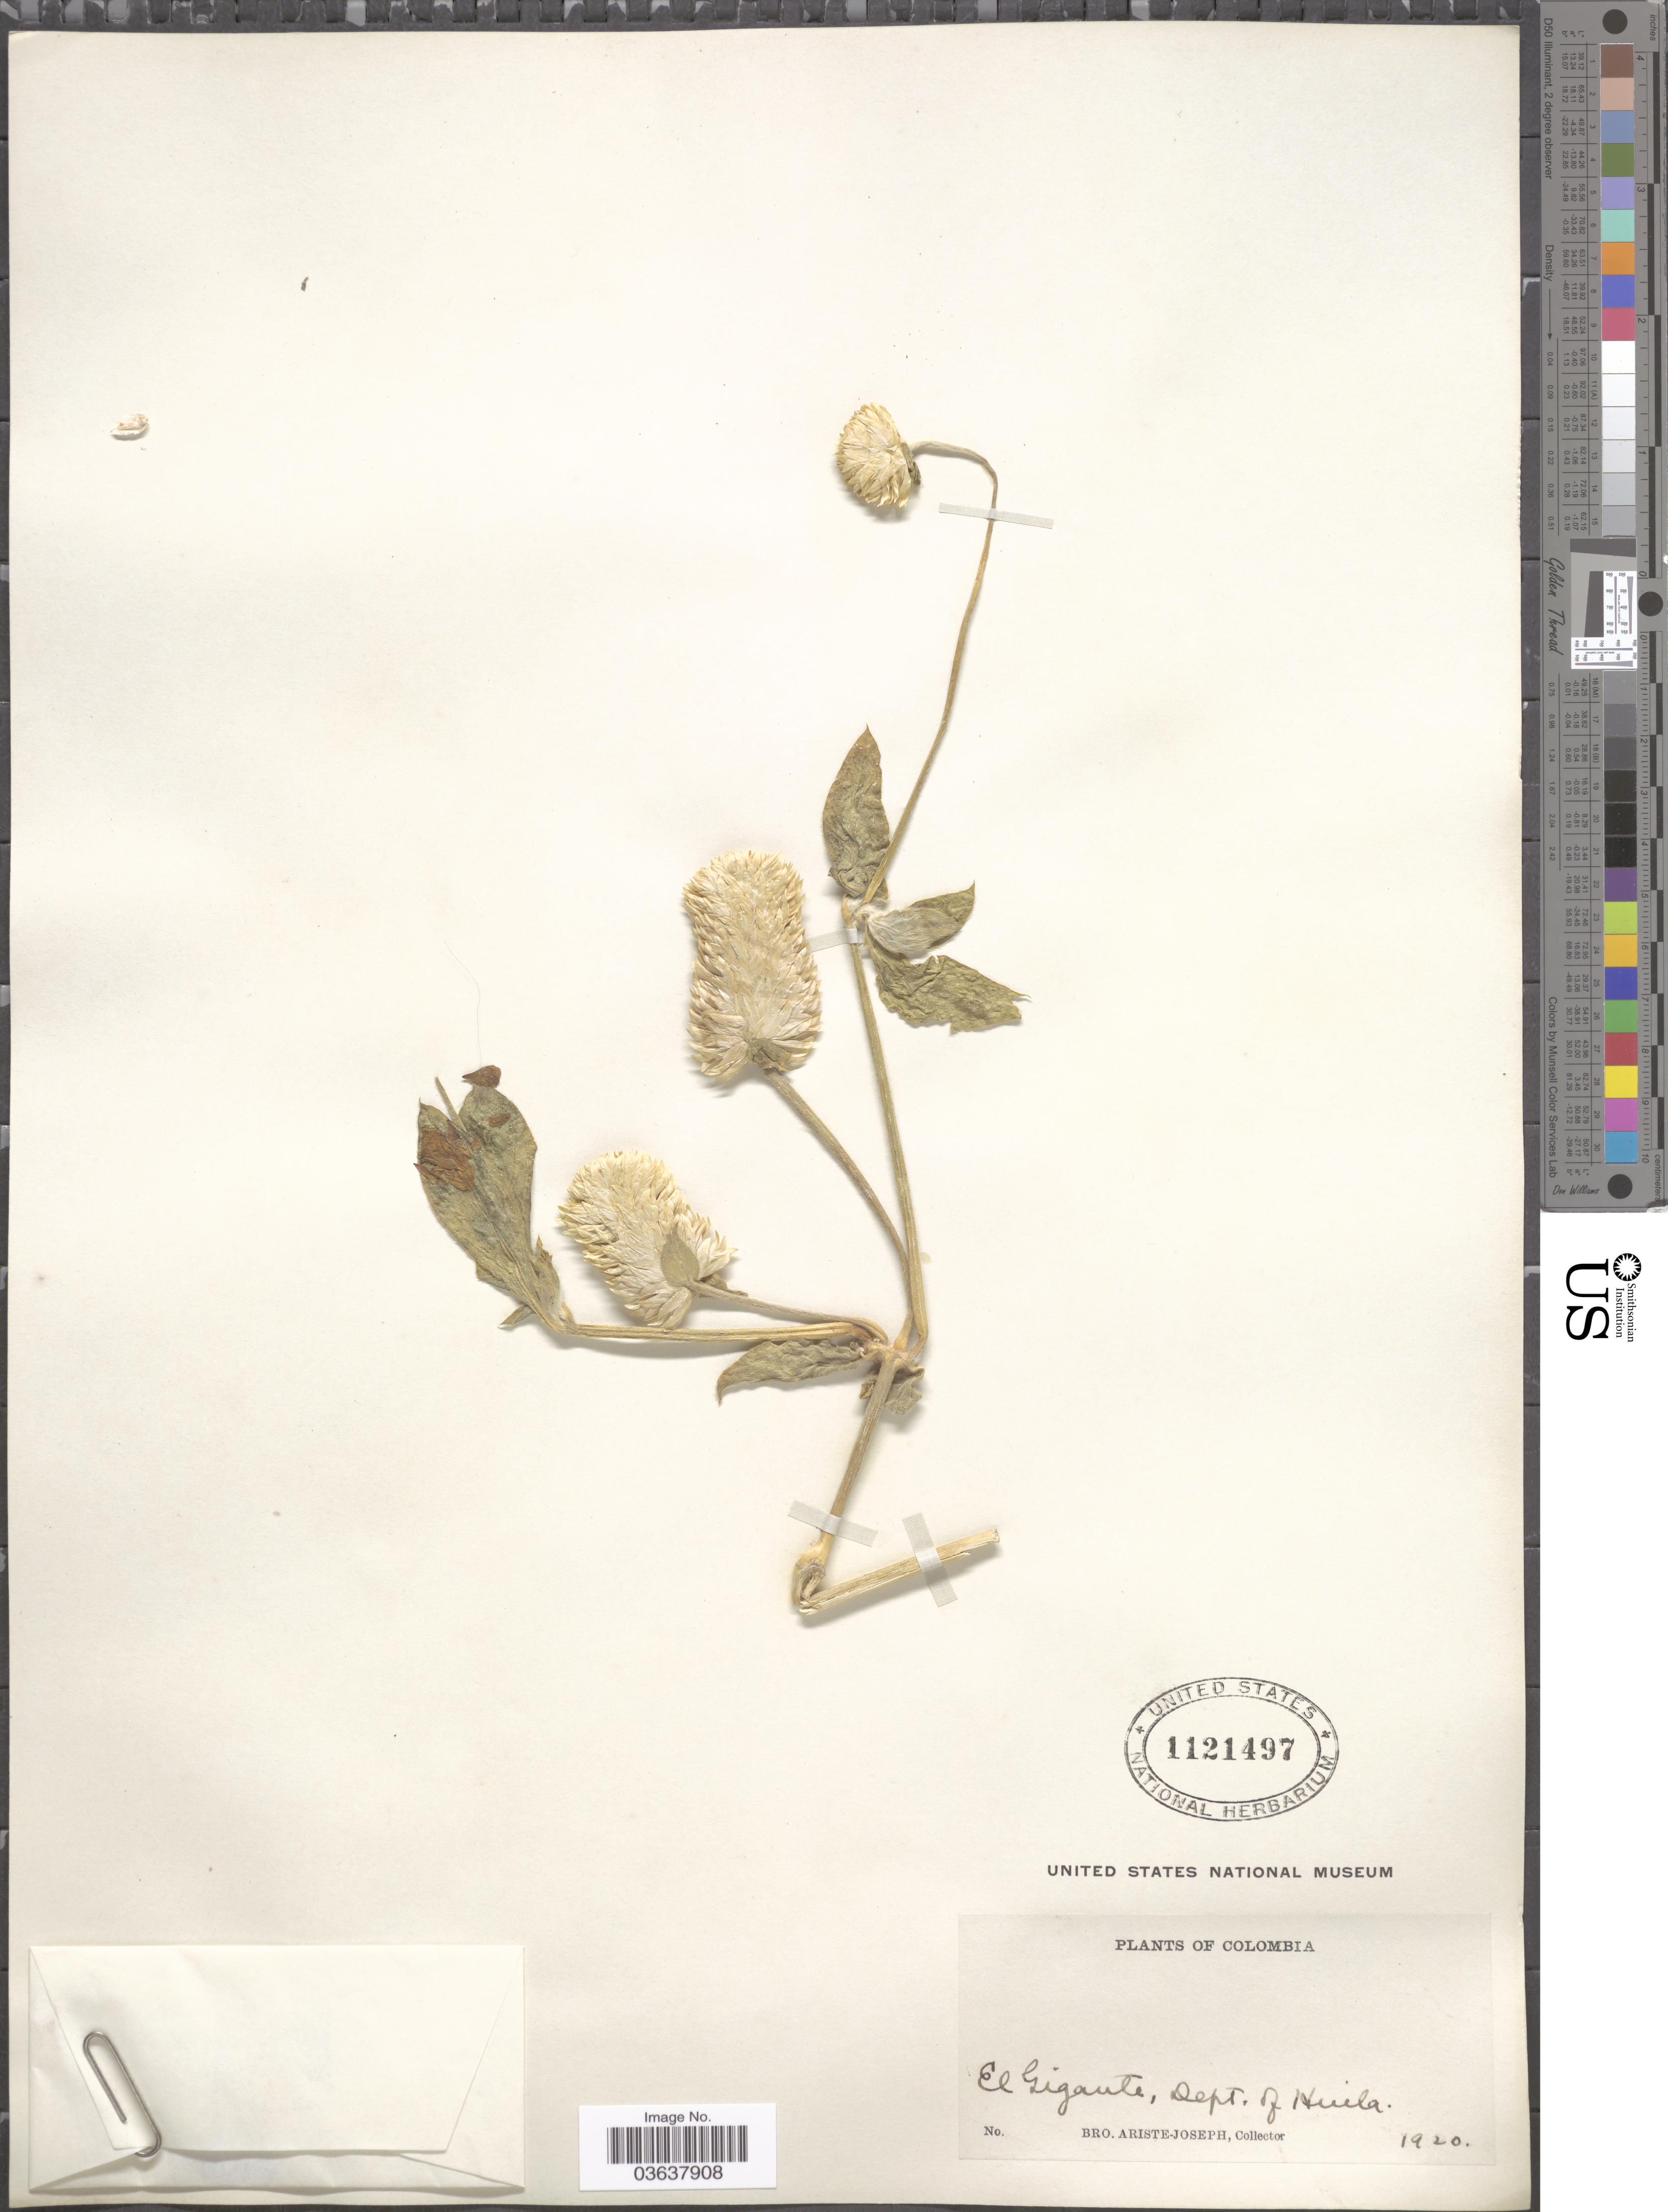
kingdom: Plantae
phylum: Tracheophyta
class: Magnoliopsida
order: Caryophyllales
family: Amaranthaceae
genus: Gomphrena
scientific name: Gomphrena globosa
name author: L.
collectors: Bro. Ariste-Joseph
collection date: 1920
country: Colombia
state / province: Huila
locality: El Gigante, Dept. of Huila.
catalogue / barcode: US 1121497